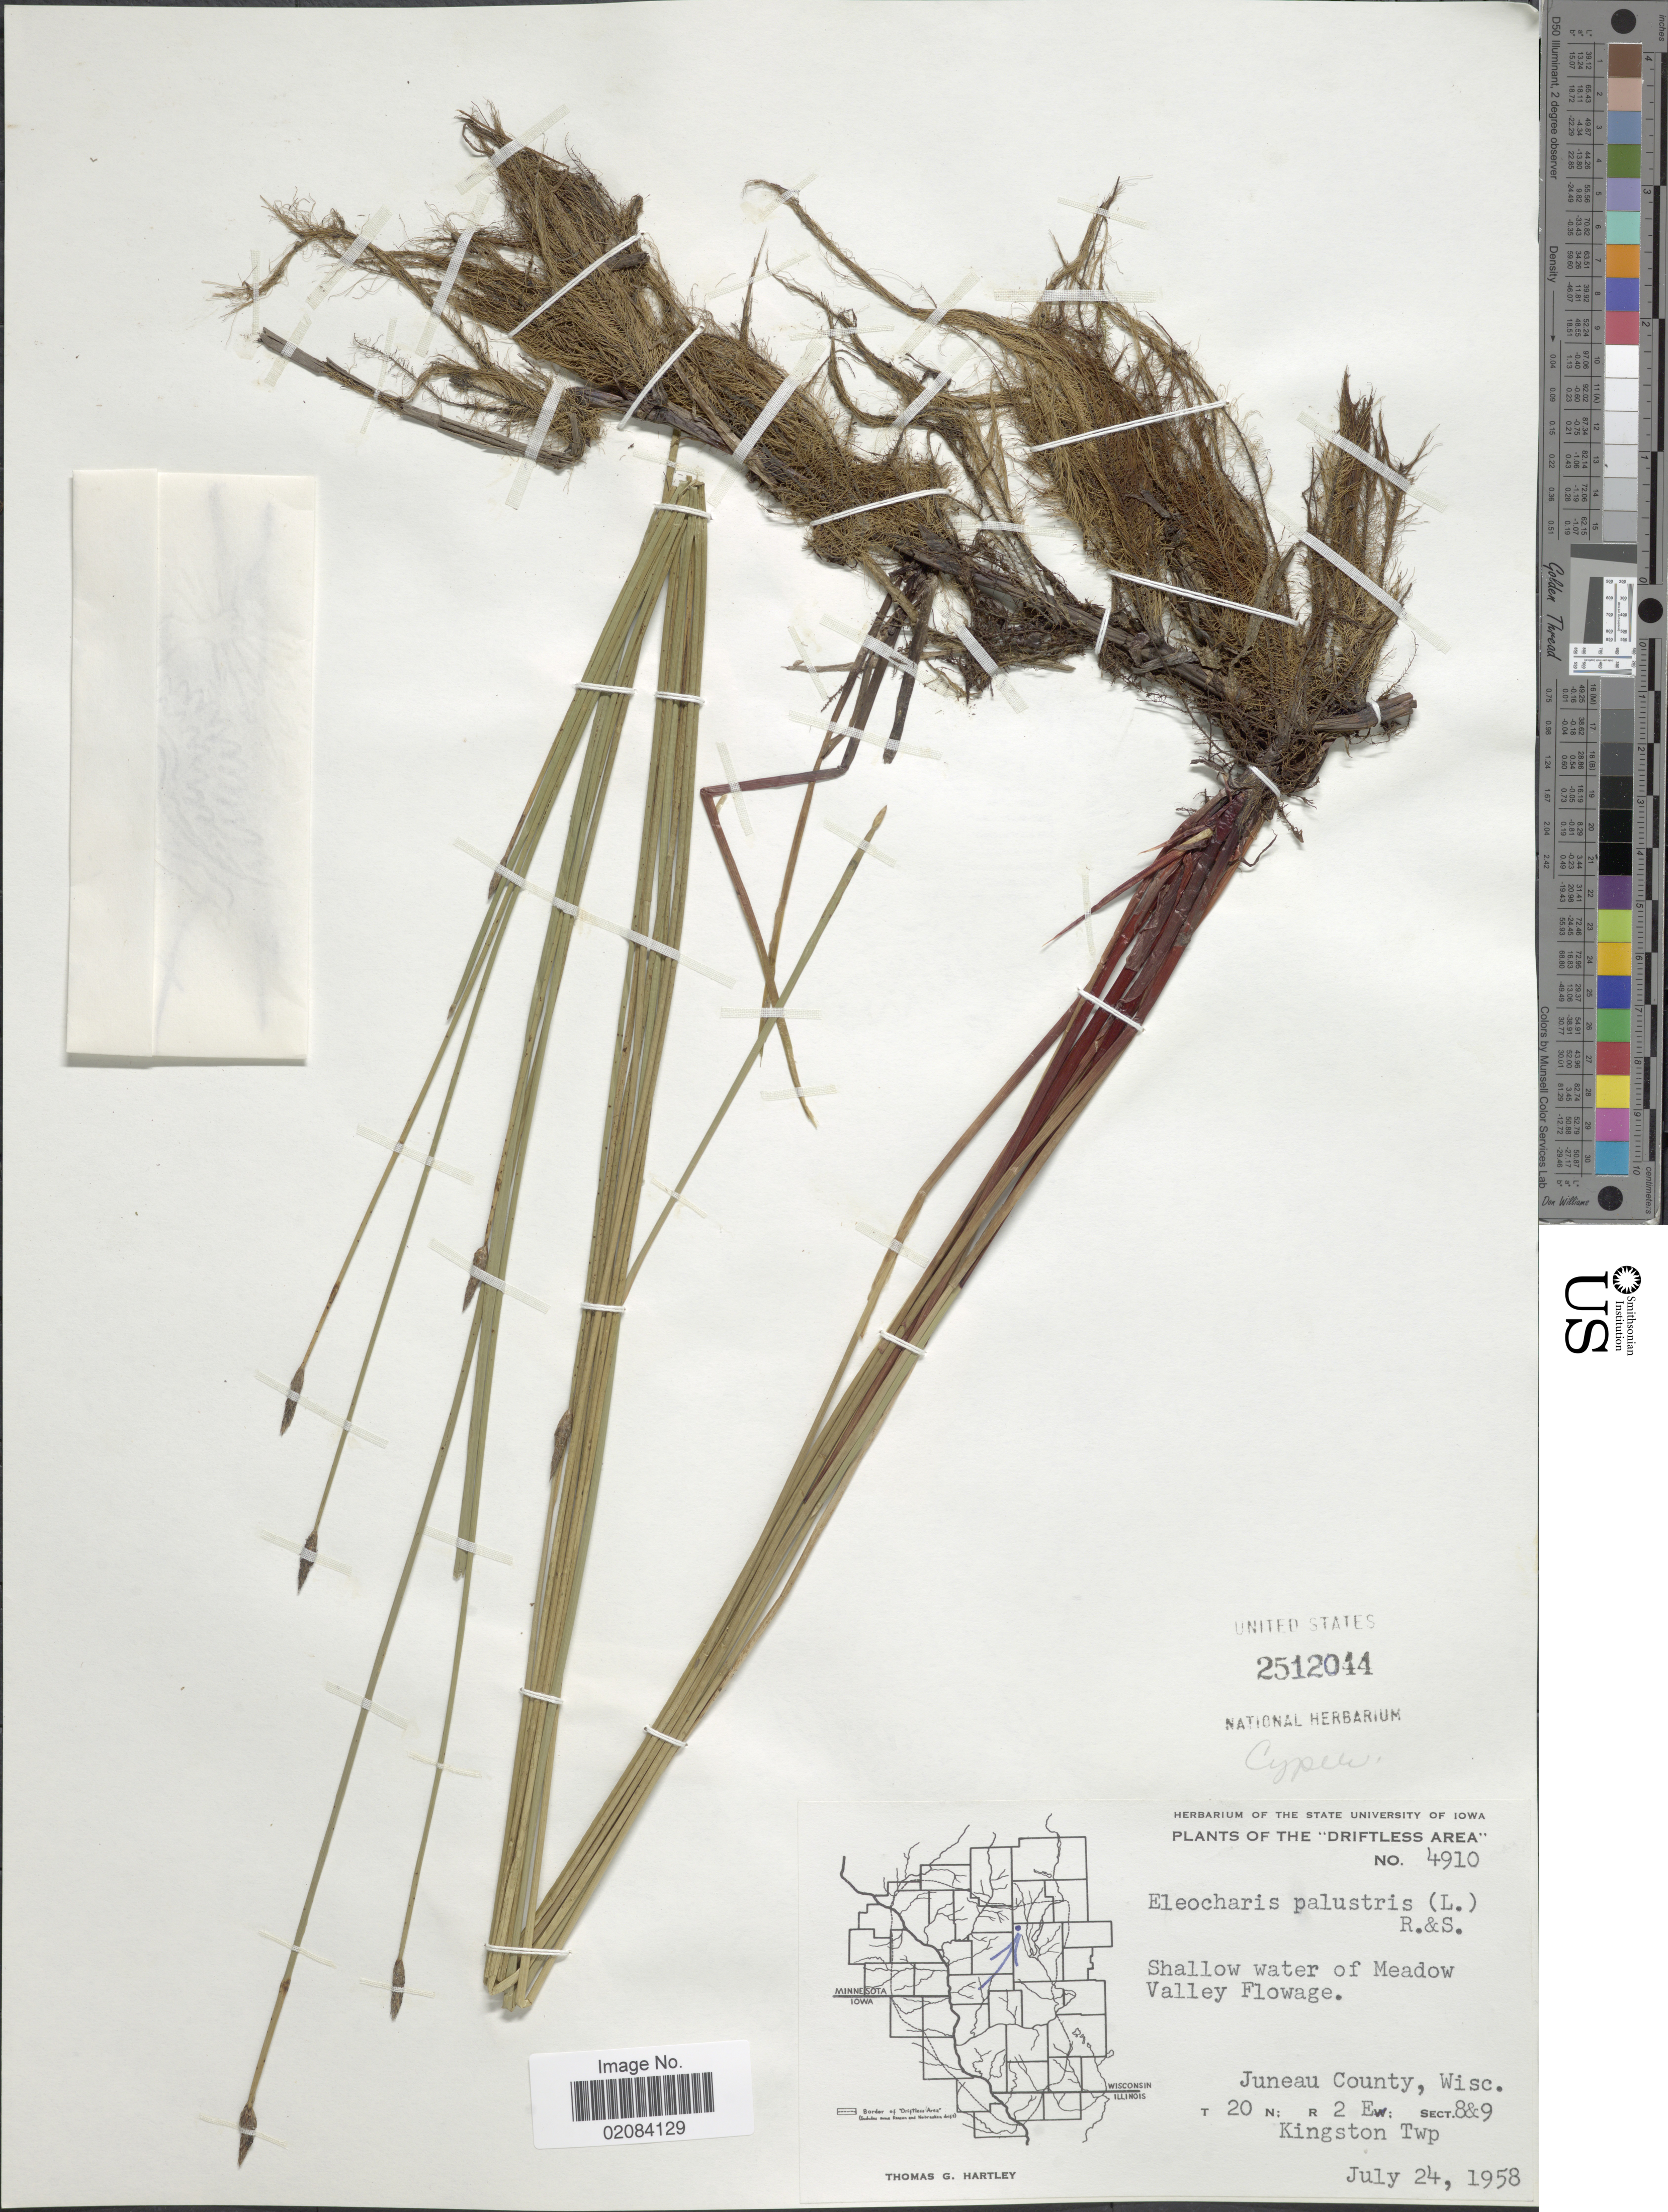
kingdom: Plantae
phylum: Tracheophyta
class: Liliopsida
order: Poales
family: Cyperaceae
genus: Eleocharis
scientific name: Eleocharis palustris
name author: (L.) Roem. & Schult.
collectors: T. G. Hartley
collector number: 4910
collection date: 1958-07-24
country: United States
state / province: Wisconsin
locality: Driftless Area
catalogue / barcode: US 2512044